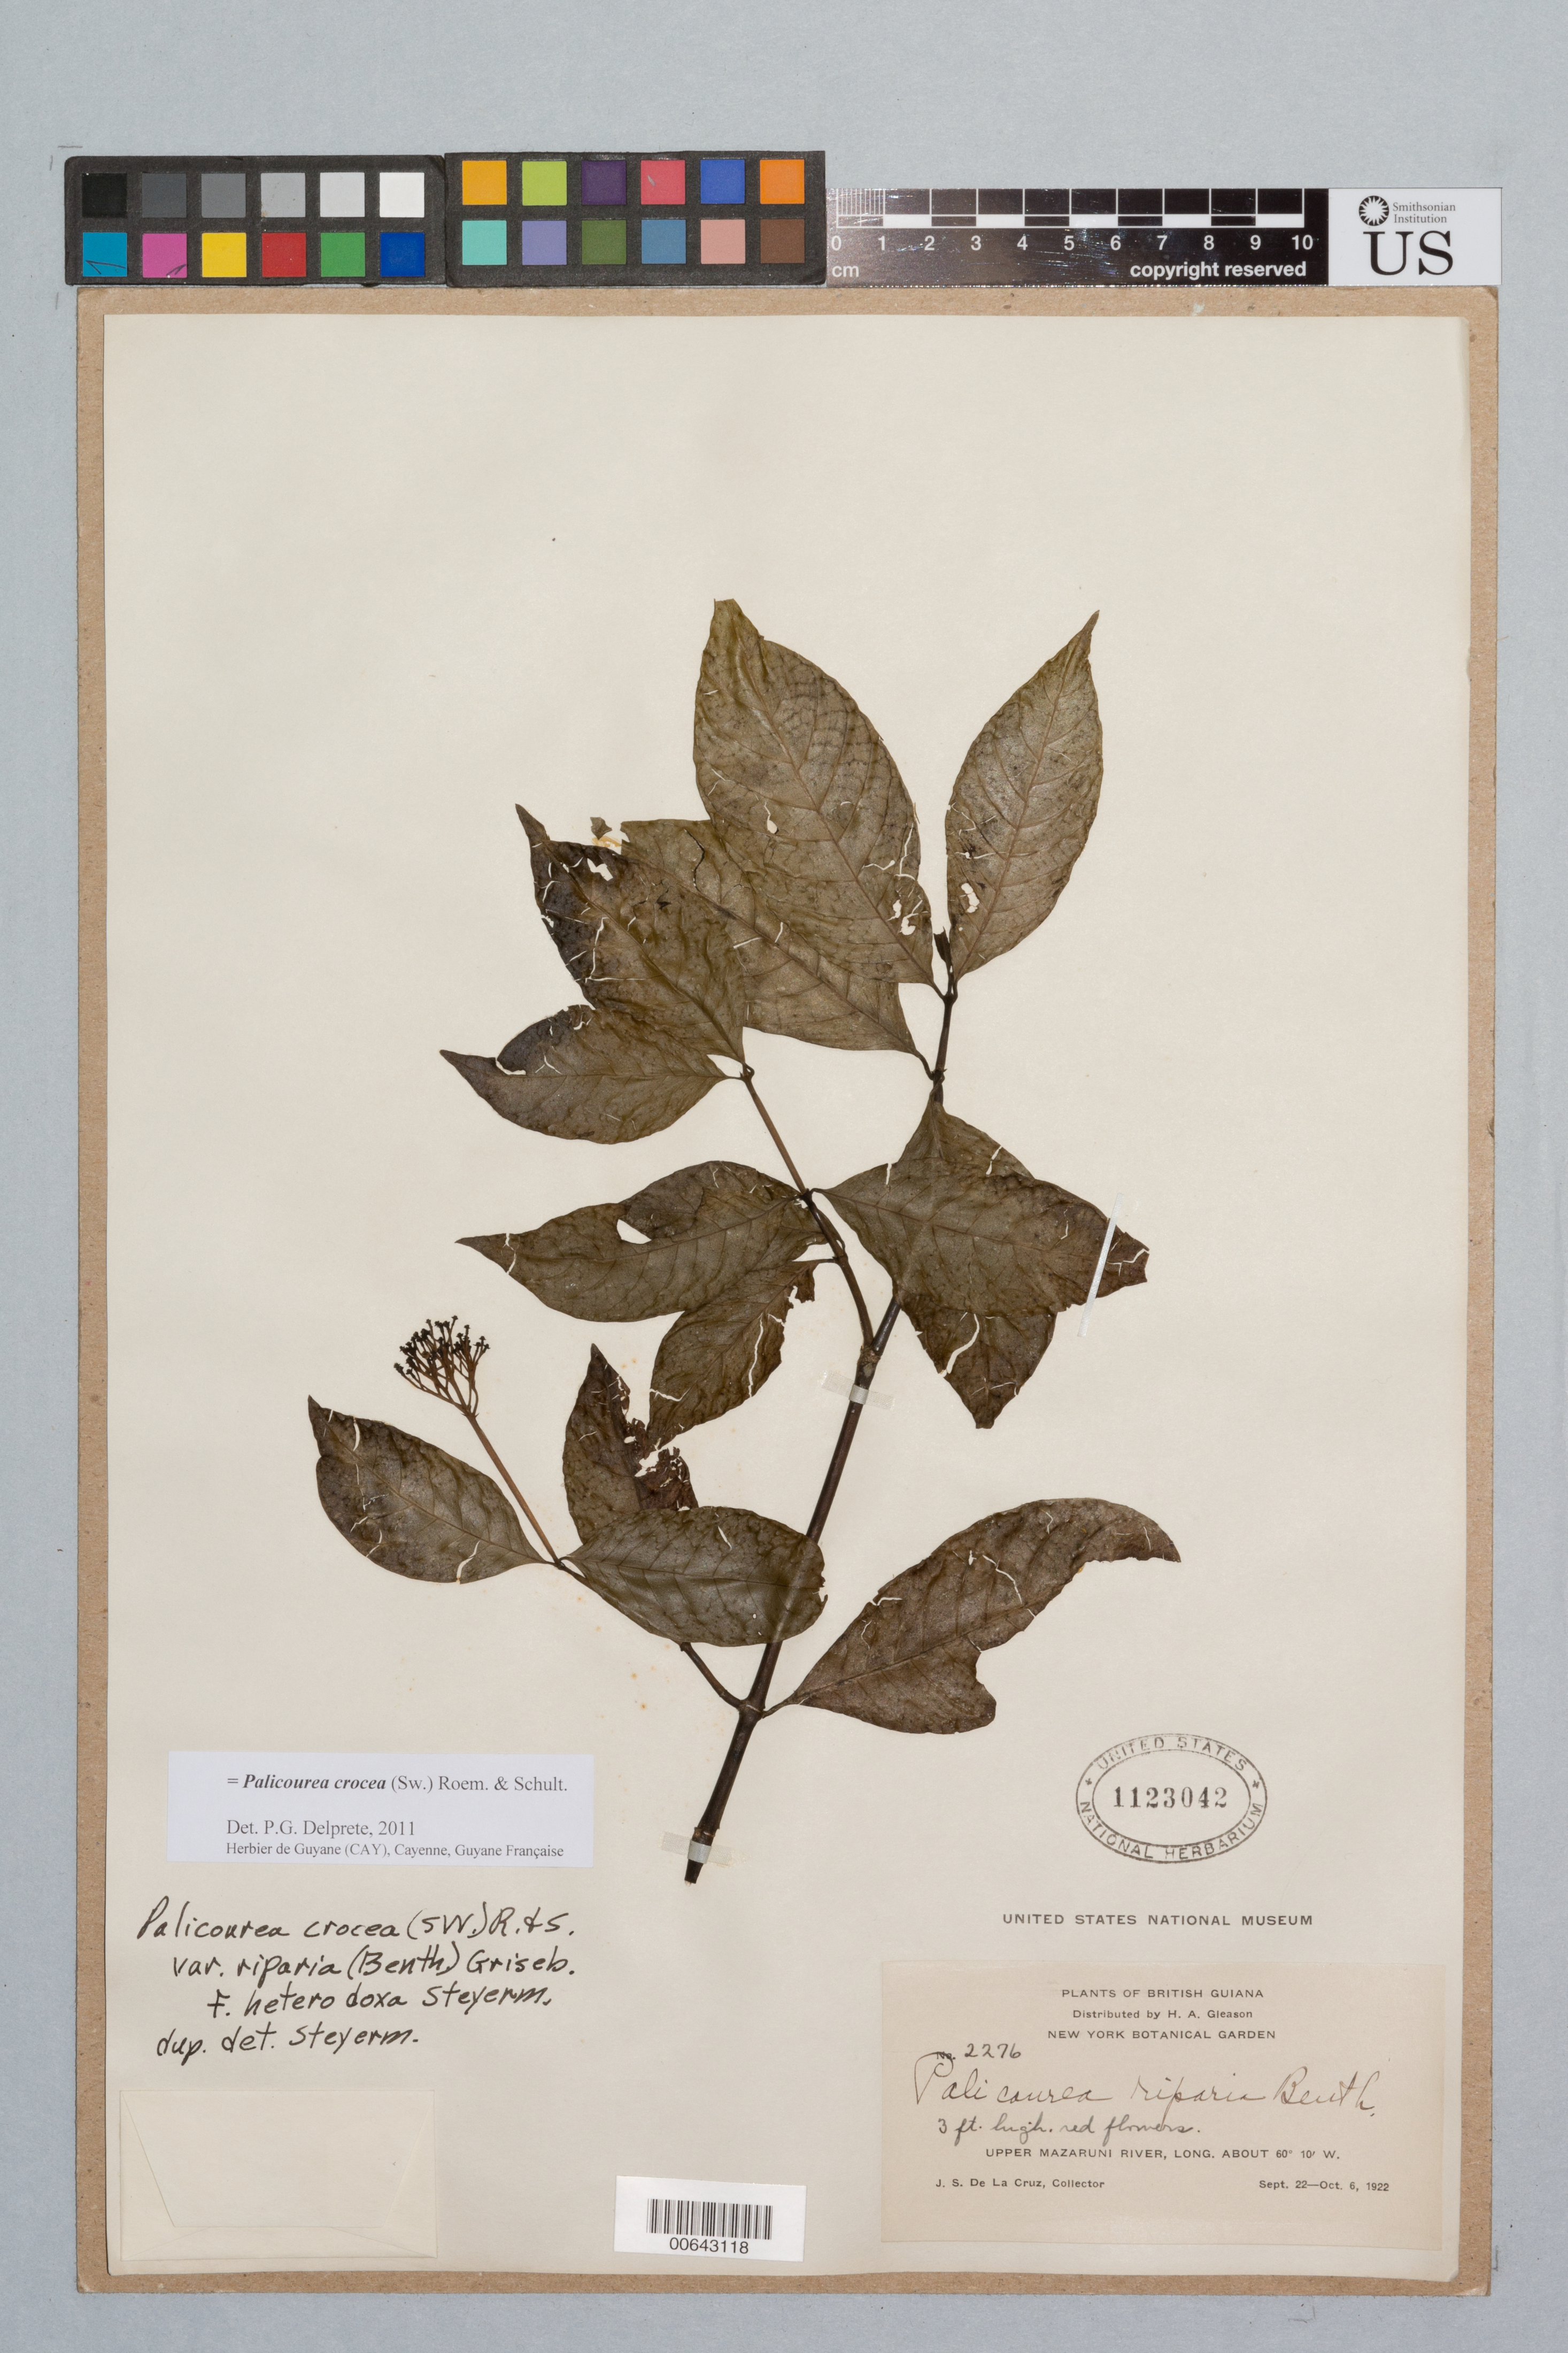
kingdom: Plantae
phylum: Tracheophyta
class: Magnoliopsida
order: Gentianales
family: Rubiaceae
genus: Palicourea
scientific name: Palicourea crocea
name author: (Sw.) Schult.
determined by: Delprete, P. G., Herb. de Guyane Cay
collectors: J. S. de la Cruz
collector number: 2276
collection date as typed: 22-Sep-22 to 6-Oct-22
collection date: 1922-09-22/1922-10-06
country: Guyana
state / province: Cuyuni-Mazaruni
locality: Upper Mazaruni R.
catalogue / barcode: US 1123042